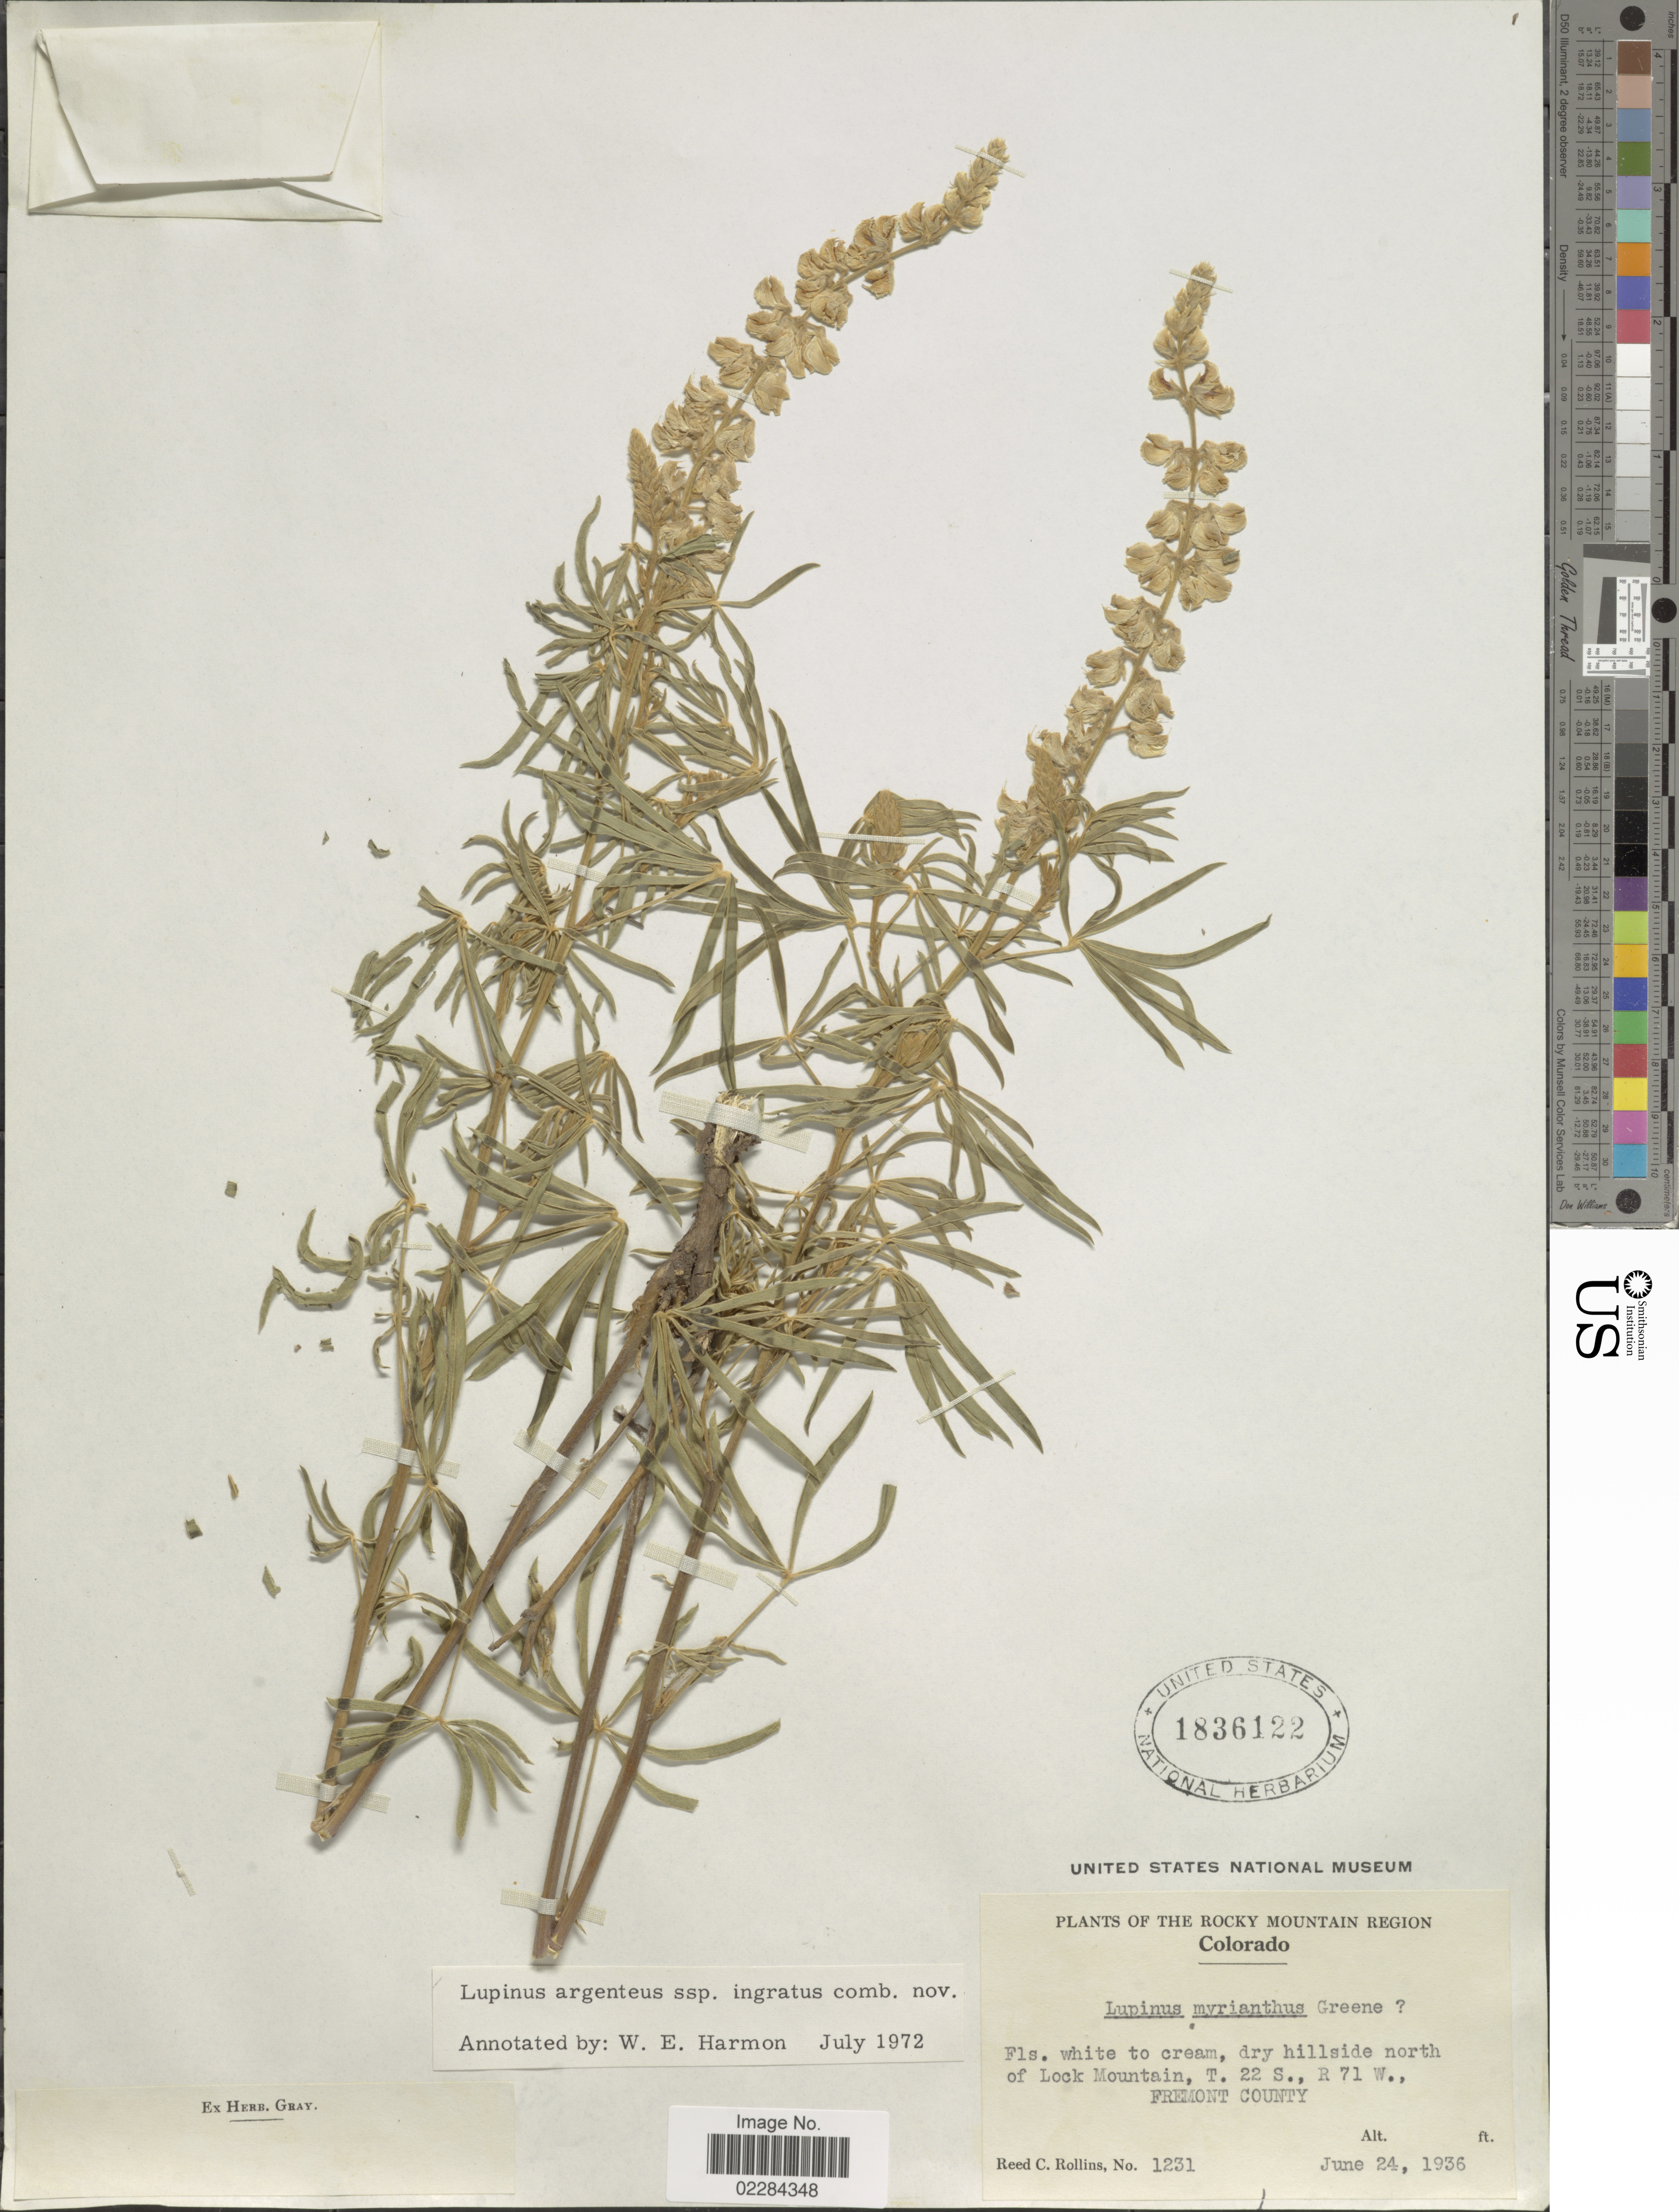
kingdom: Plantae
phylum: Tracheophyta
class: Magnoliopsida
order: Fabales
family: Fabaceae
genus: Lupinus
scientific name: Lupinus argenteus var. fulvomaculatus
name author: (Payson) Barneby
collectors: R. C. Rollins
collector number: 1231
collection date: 1936-06-24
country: United States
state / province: Colorado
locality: The Rocky Mountain Region. dry hills north of Lock Mountain T. 22 S., R71 W., Fremont County.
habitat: dry hillside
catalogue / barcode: US 1836122